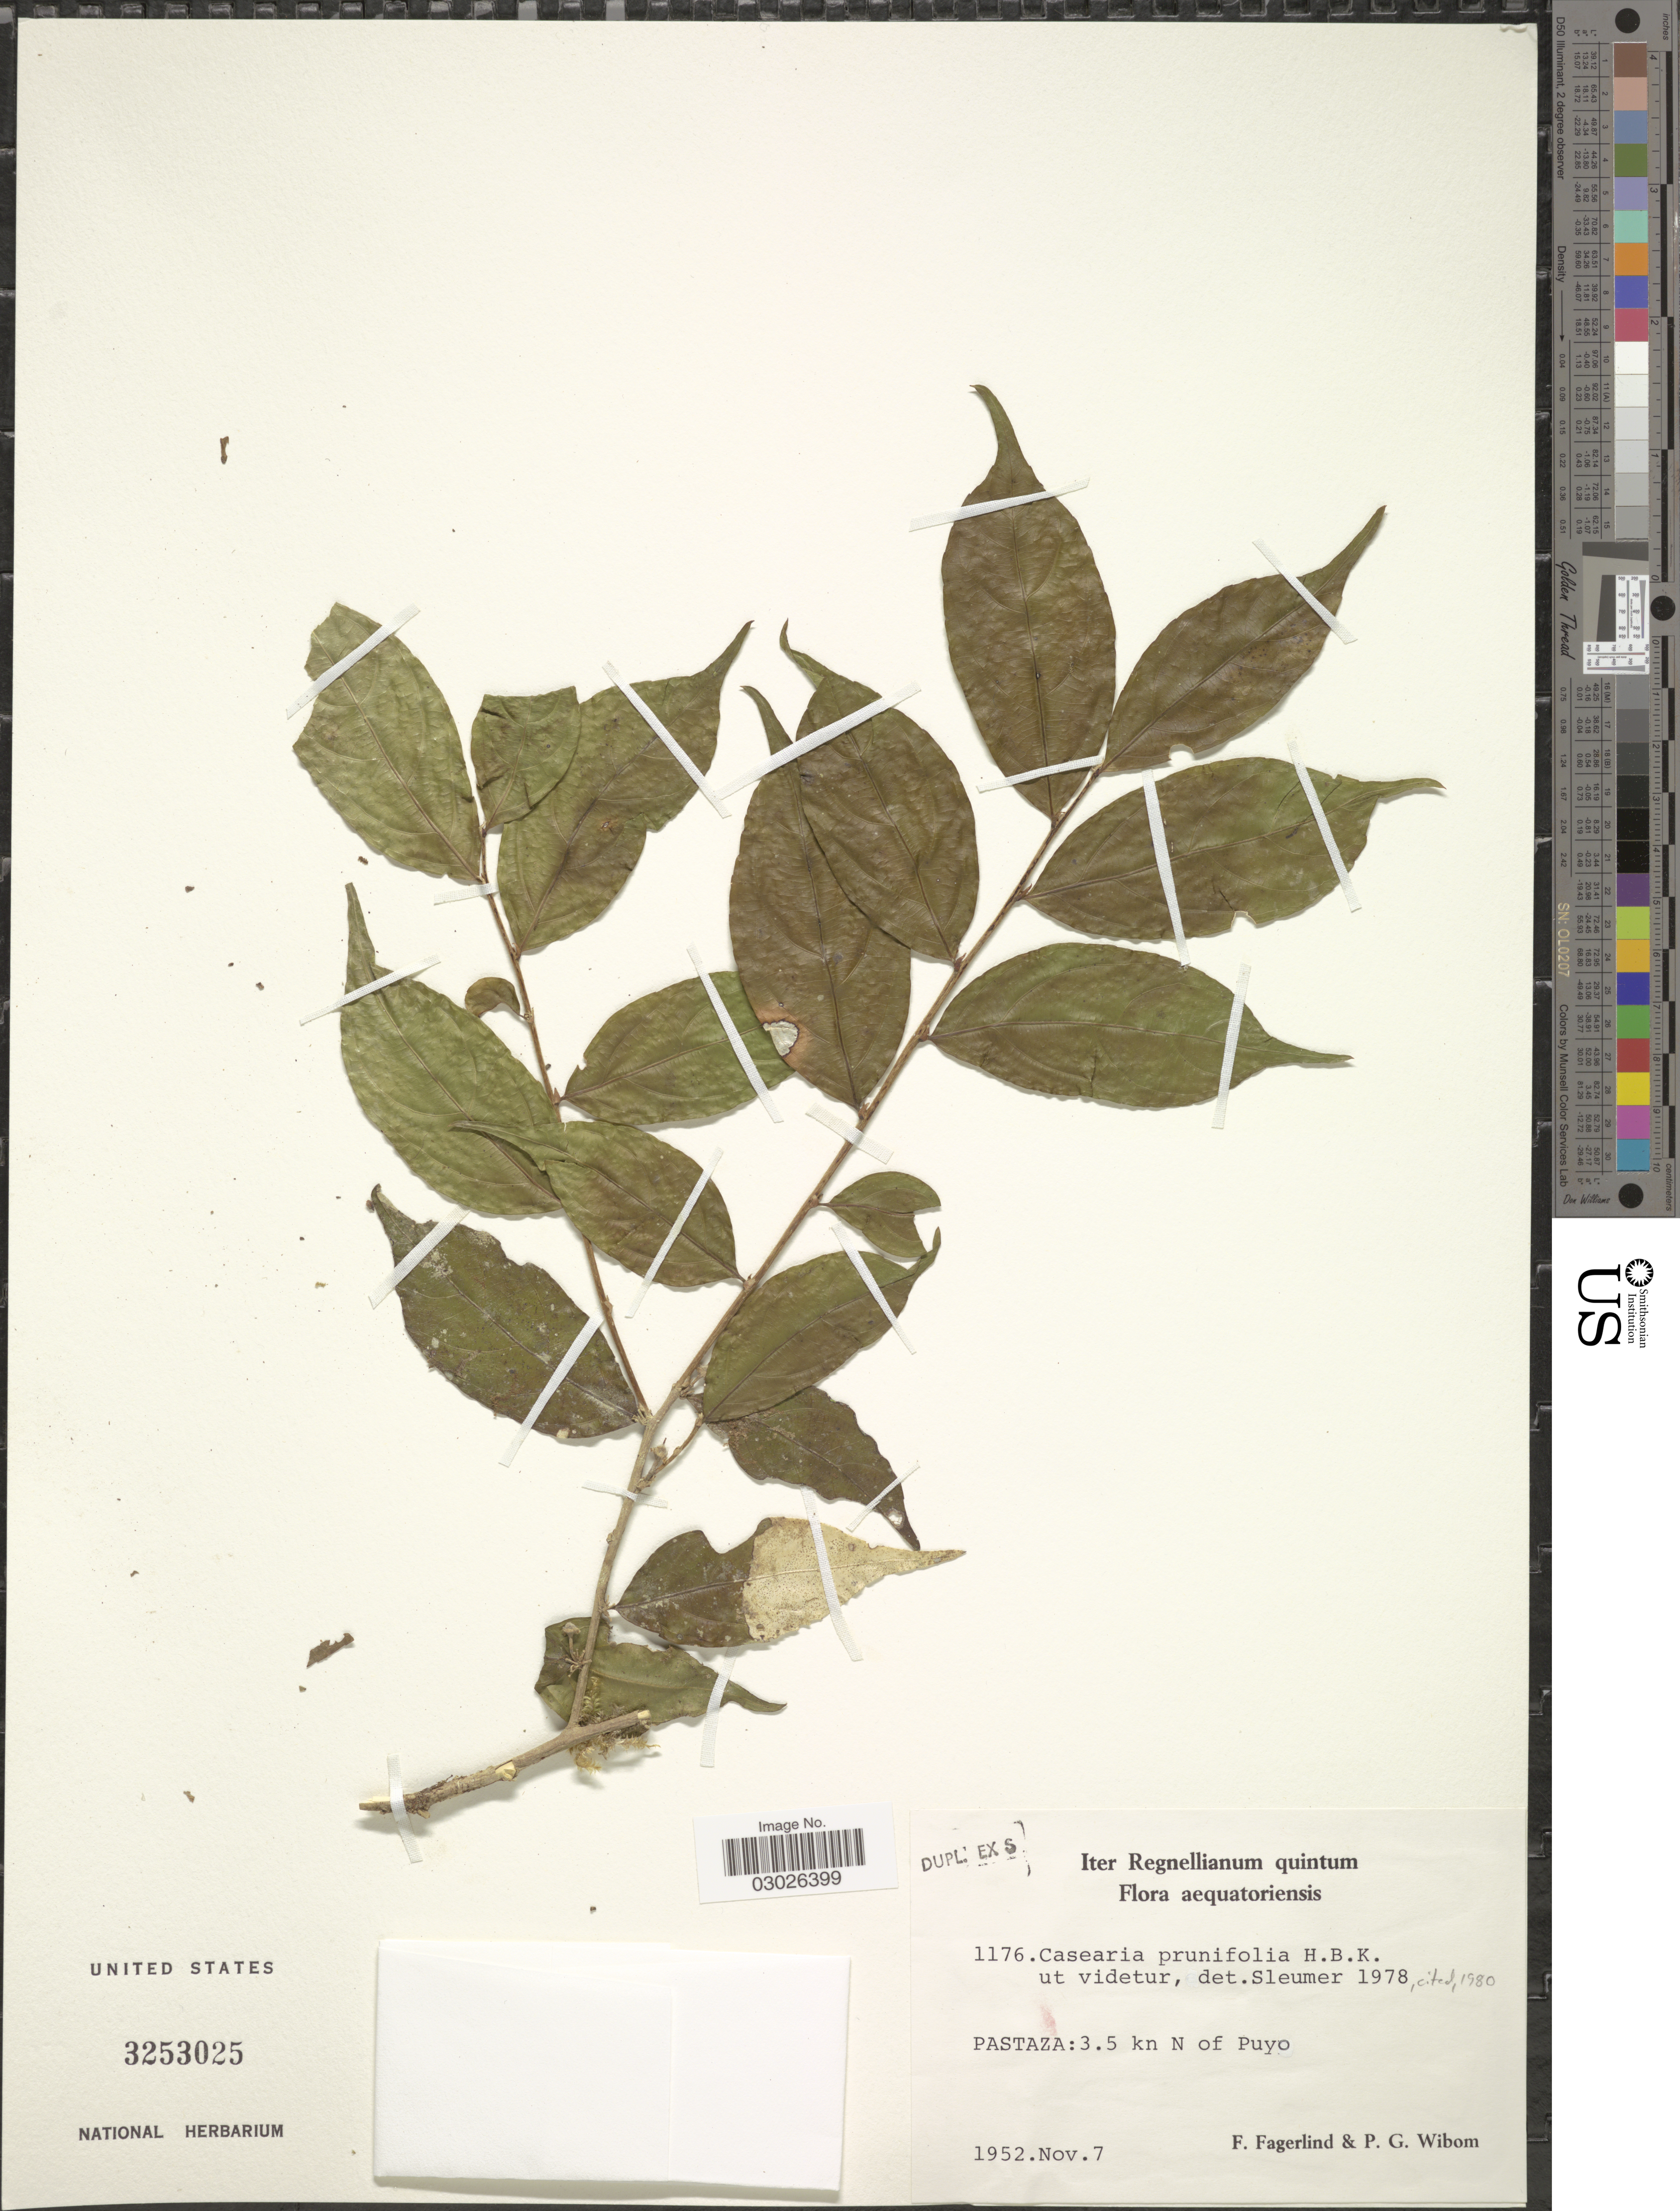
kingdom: Plantae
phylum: Tracheophyta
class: Magnoliopsida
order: Malpighiales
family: Salicaceae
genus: Casearia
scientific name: Casearia prunifolia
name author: Kunth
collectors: F. Fagerlind & P. Wibom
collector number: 1176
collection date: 1952-11-07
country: Ecuador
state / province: Pastaza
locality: Pastaza: 3.5 km N of Puyo.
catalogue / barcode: US 3253025